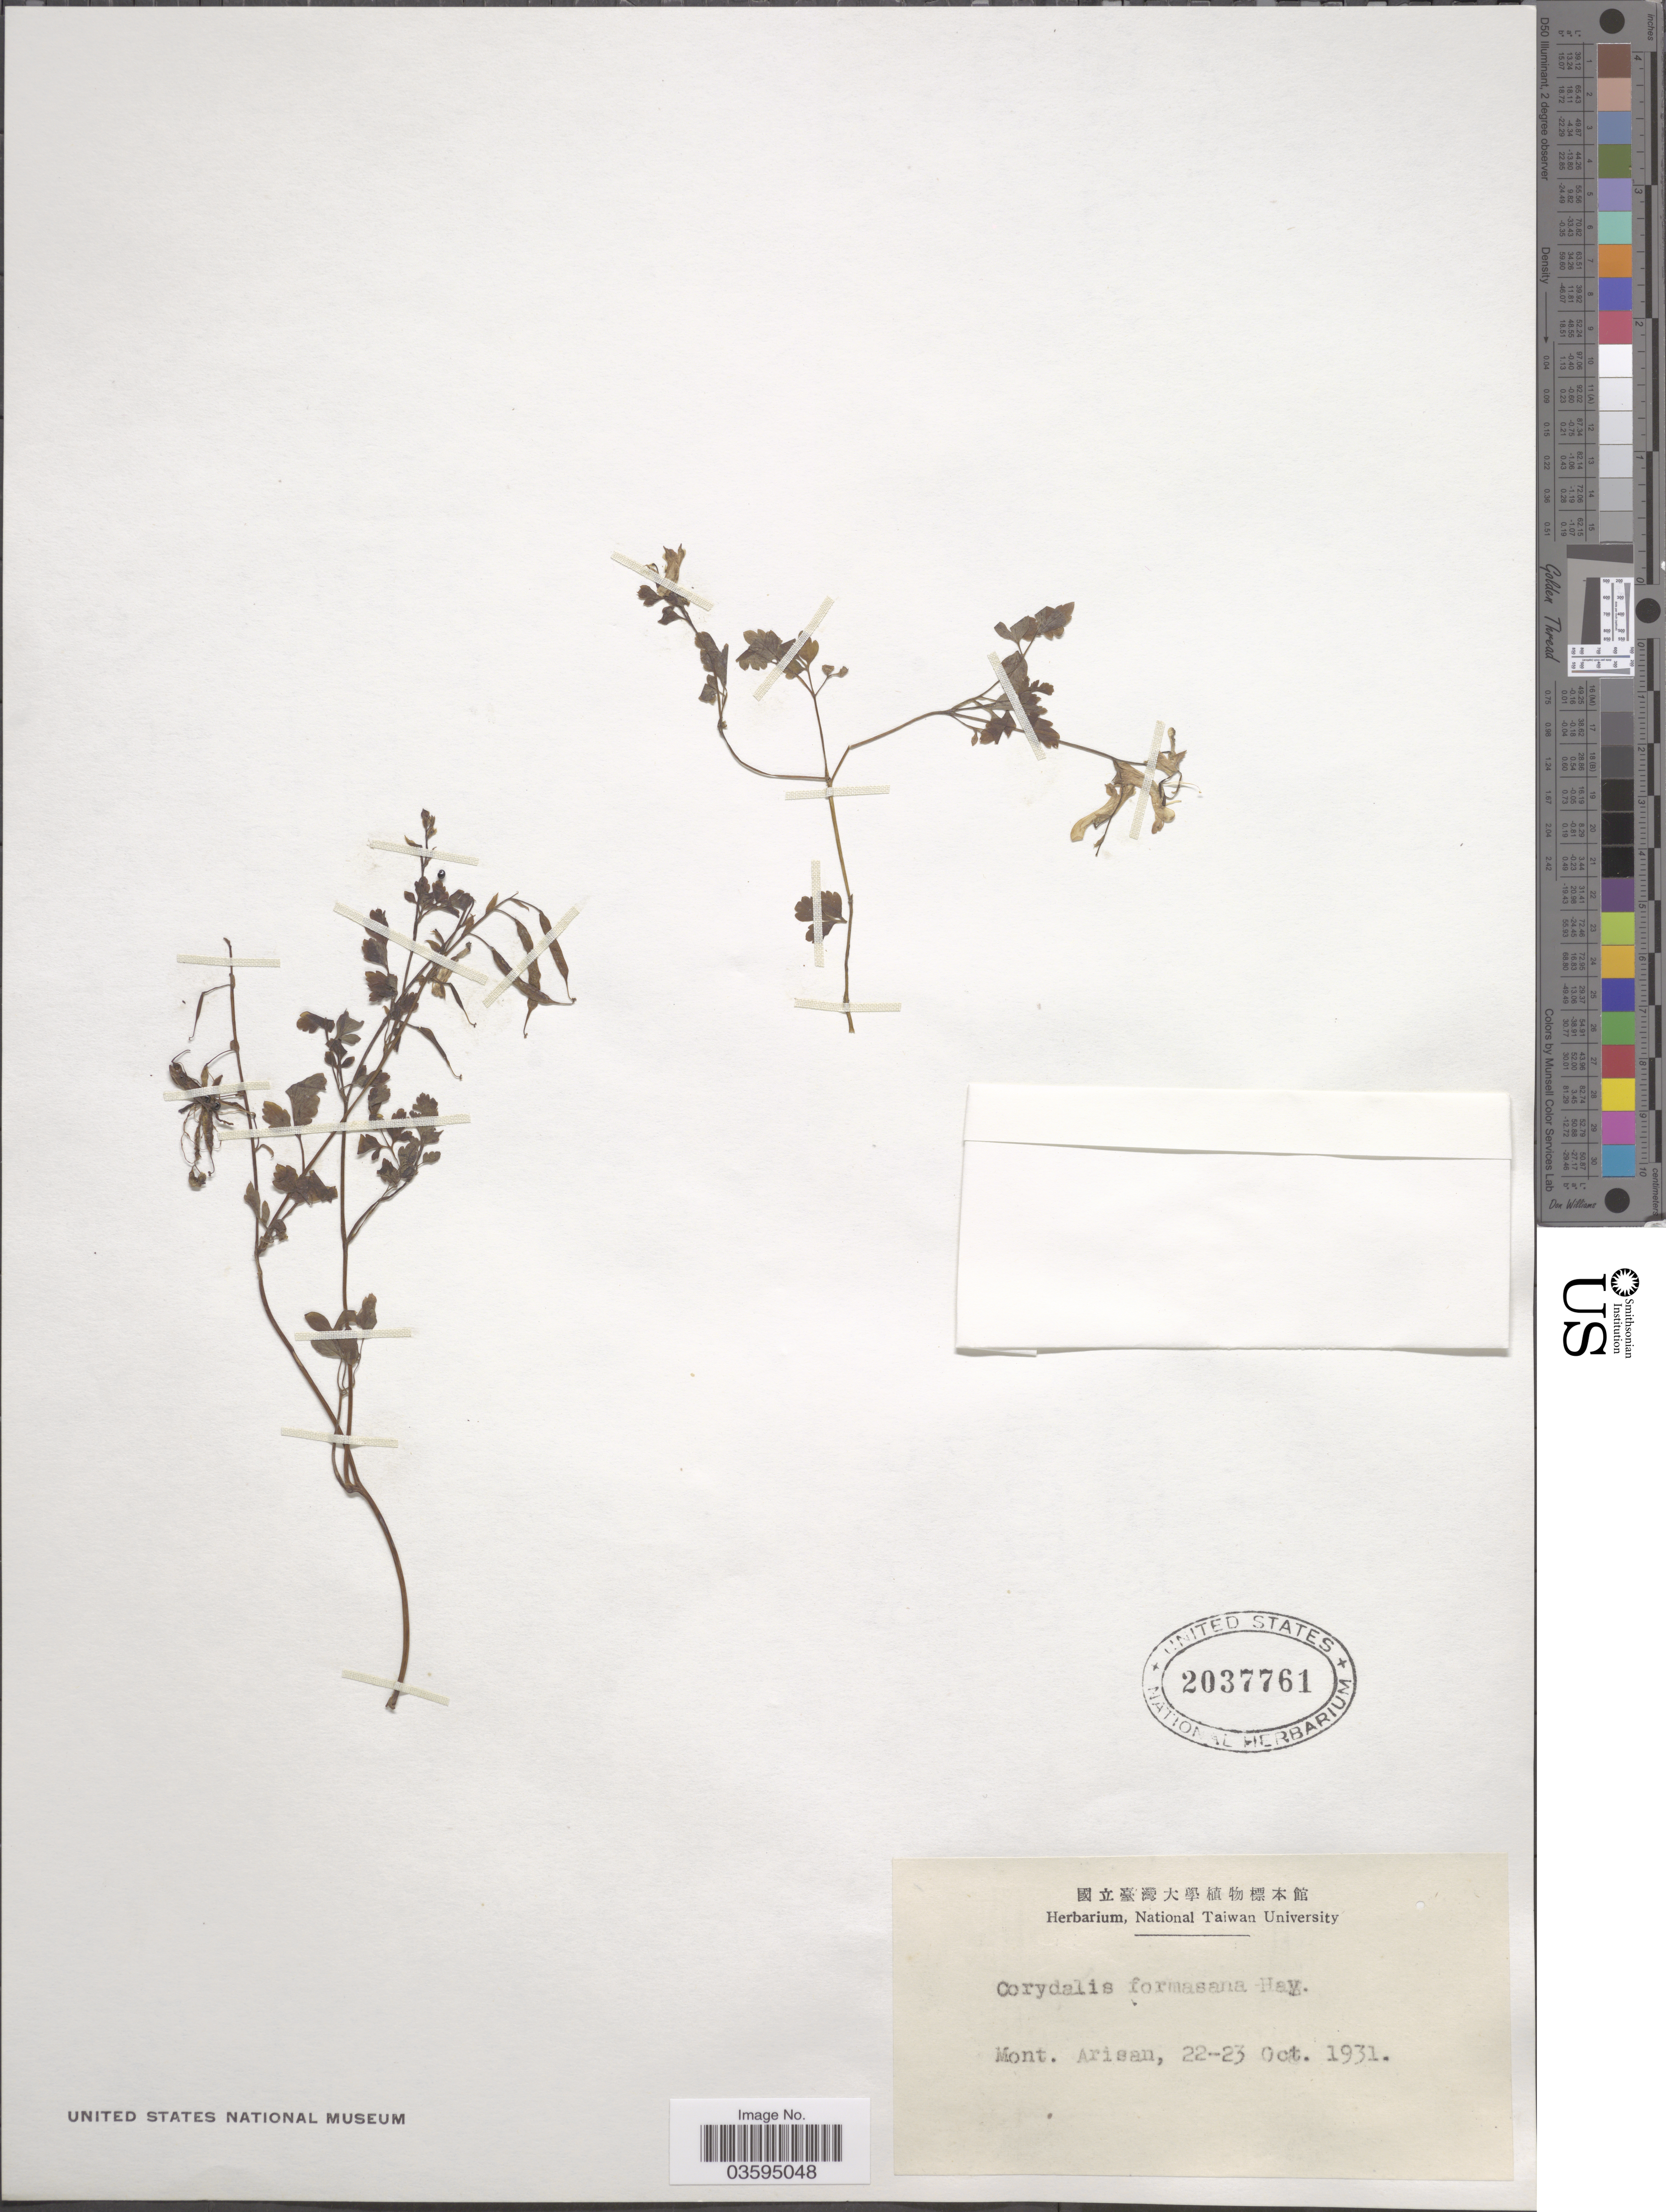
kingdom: Plantae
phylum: Tracheophyta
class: Magnoliopsida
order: Ranunculales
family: Papaveraceae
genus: Corydalis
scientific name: Corydalis formosana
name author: Hayata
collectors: National Taiwan University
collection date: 1931-10-22/1931-10-23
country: Taiwan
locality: Mont. Arisan.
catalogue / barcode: US 2037761